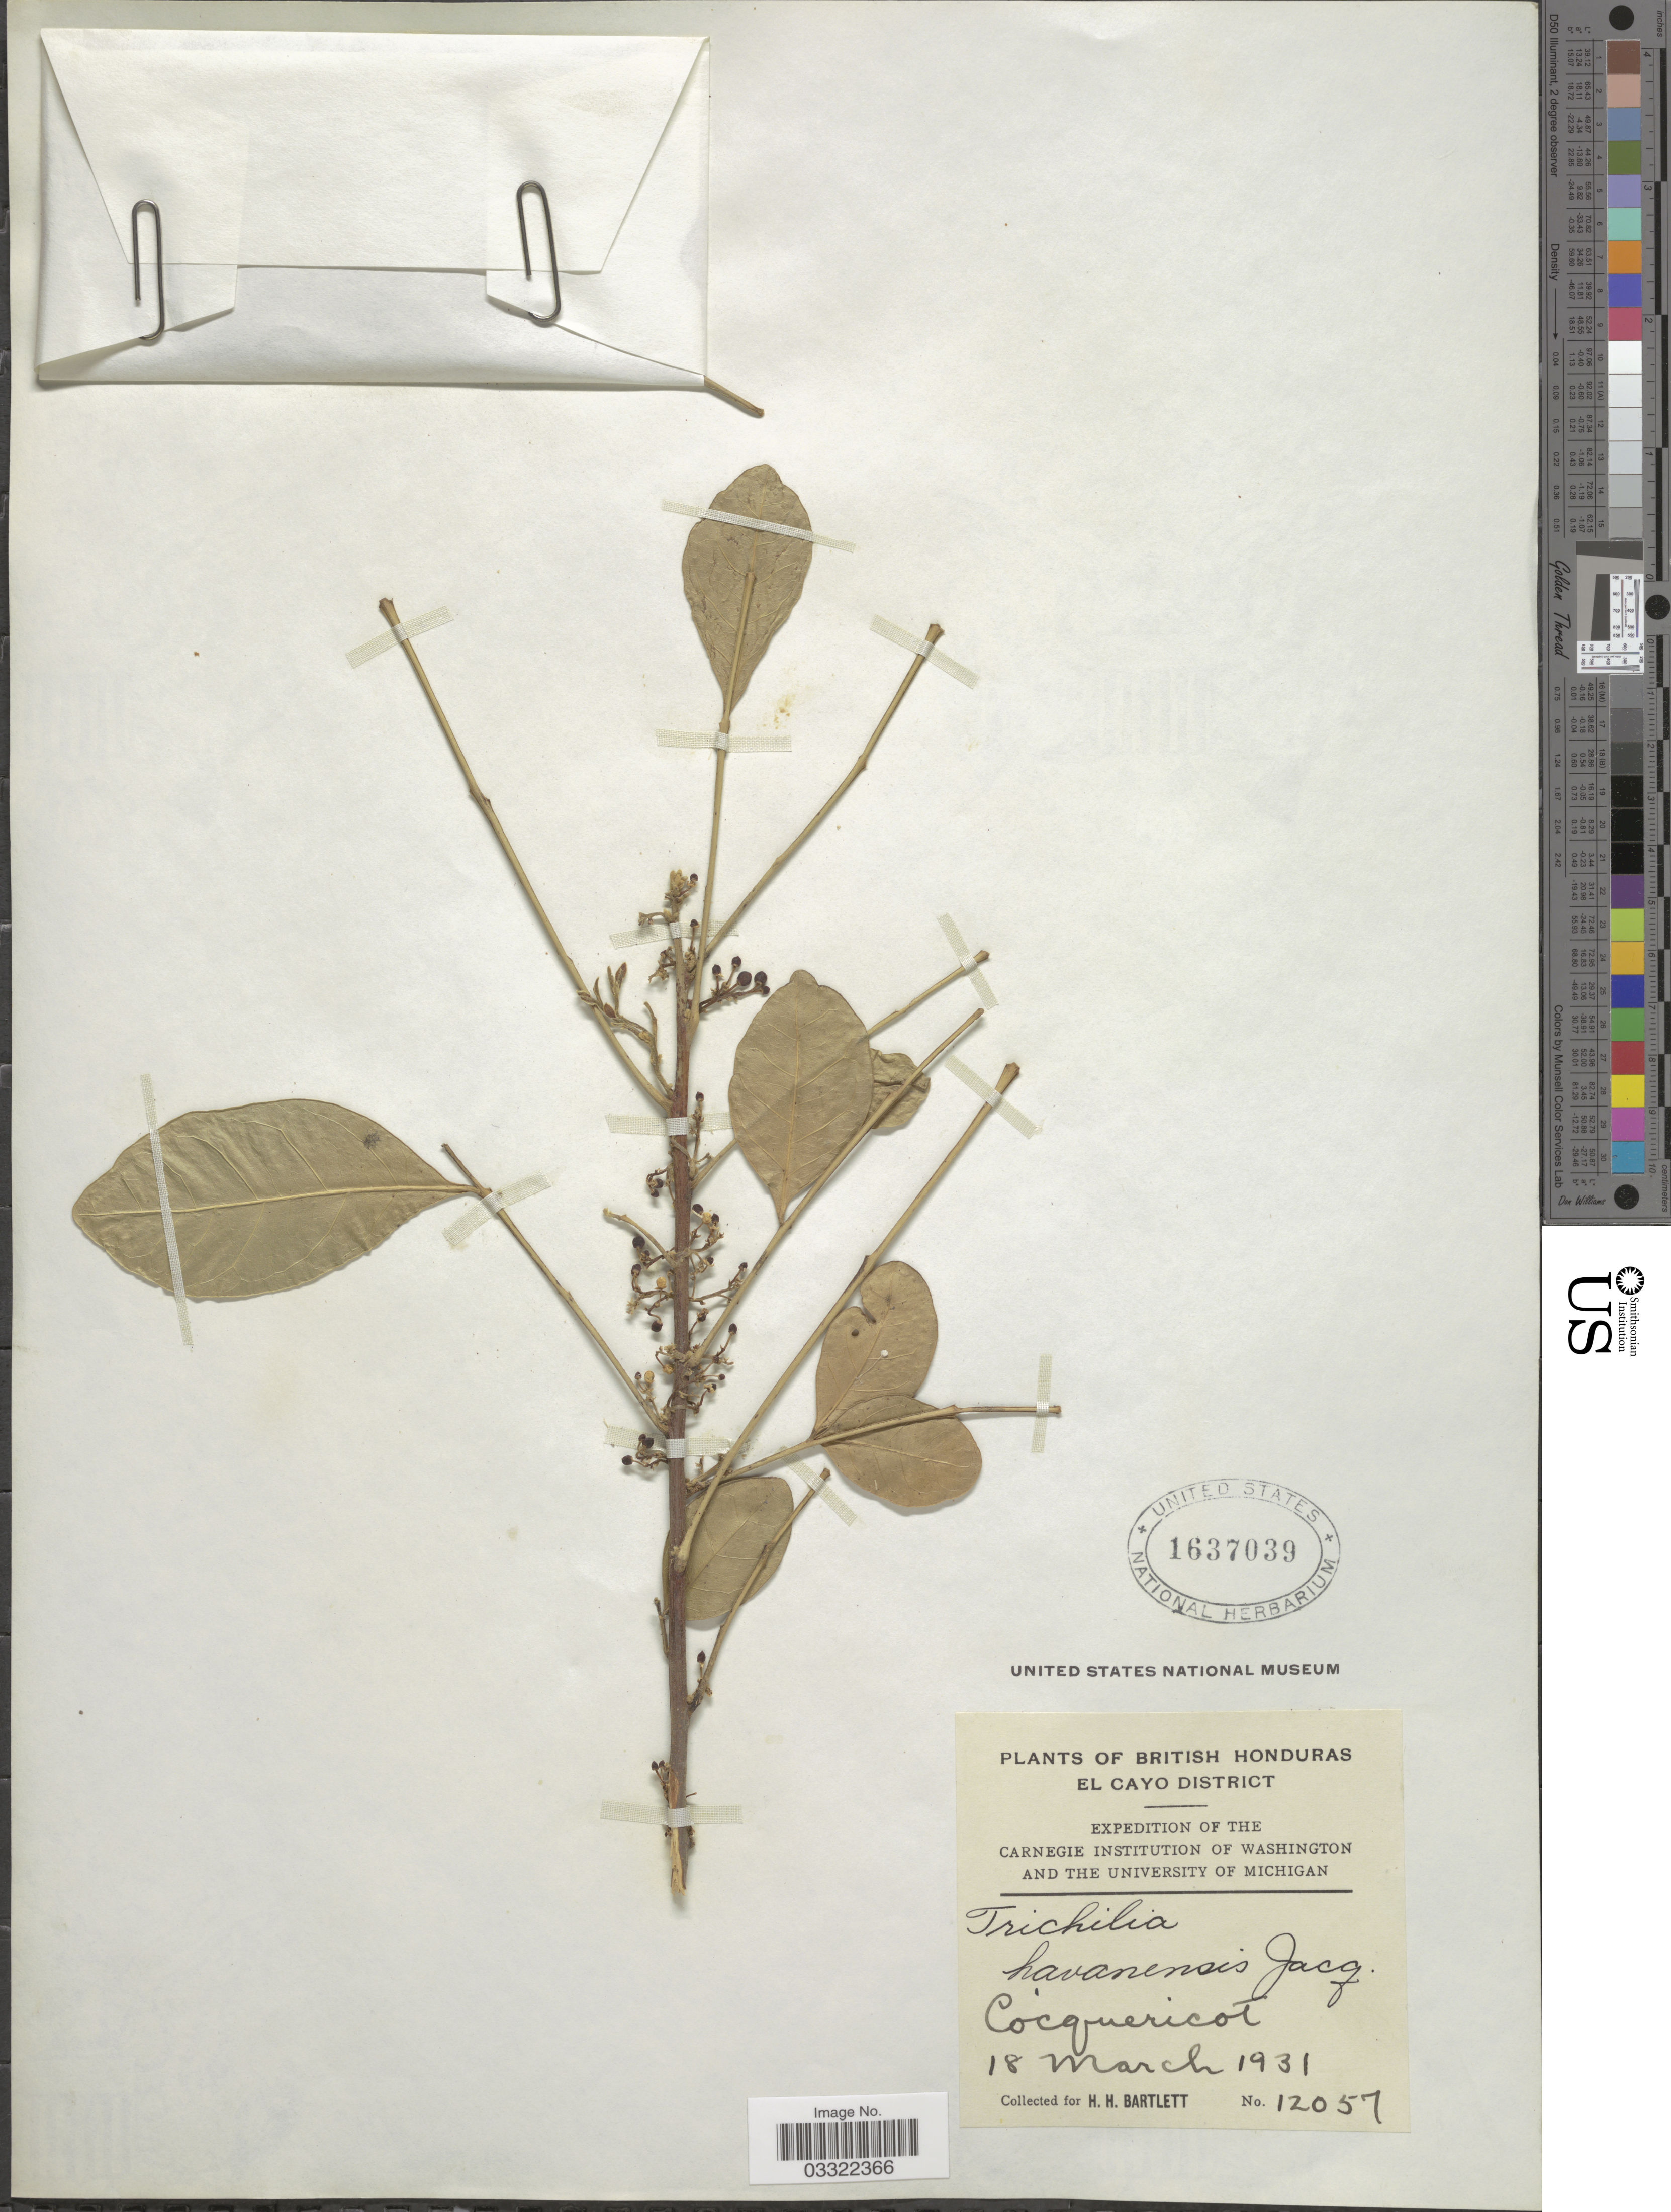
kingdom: Plantae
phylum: Tracheophyta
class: Magnoliopsida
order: Sapindales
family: Meliaceae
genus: Trichilia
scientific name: Trichilia havanensis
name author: Jacq.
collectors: H. H. Bartlett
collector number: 12057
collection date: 1931-03-18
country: Belize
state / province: Cayo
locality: British Honduras, El Cayo District. Cocquericot.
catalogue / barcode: US 1637039